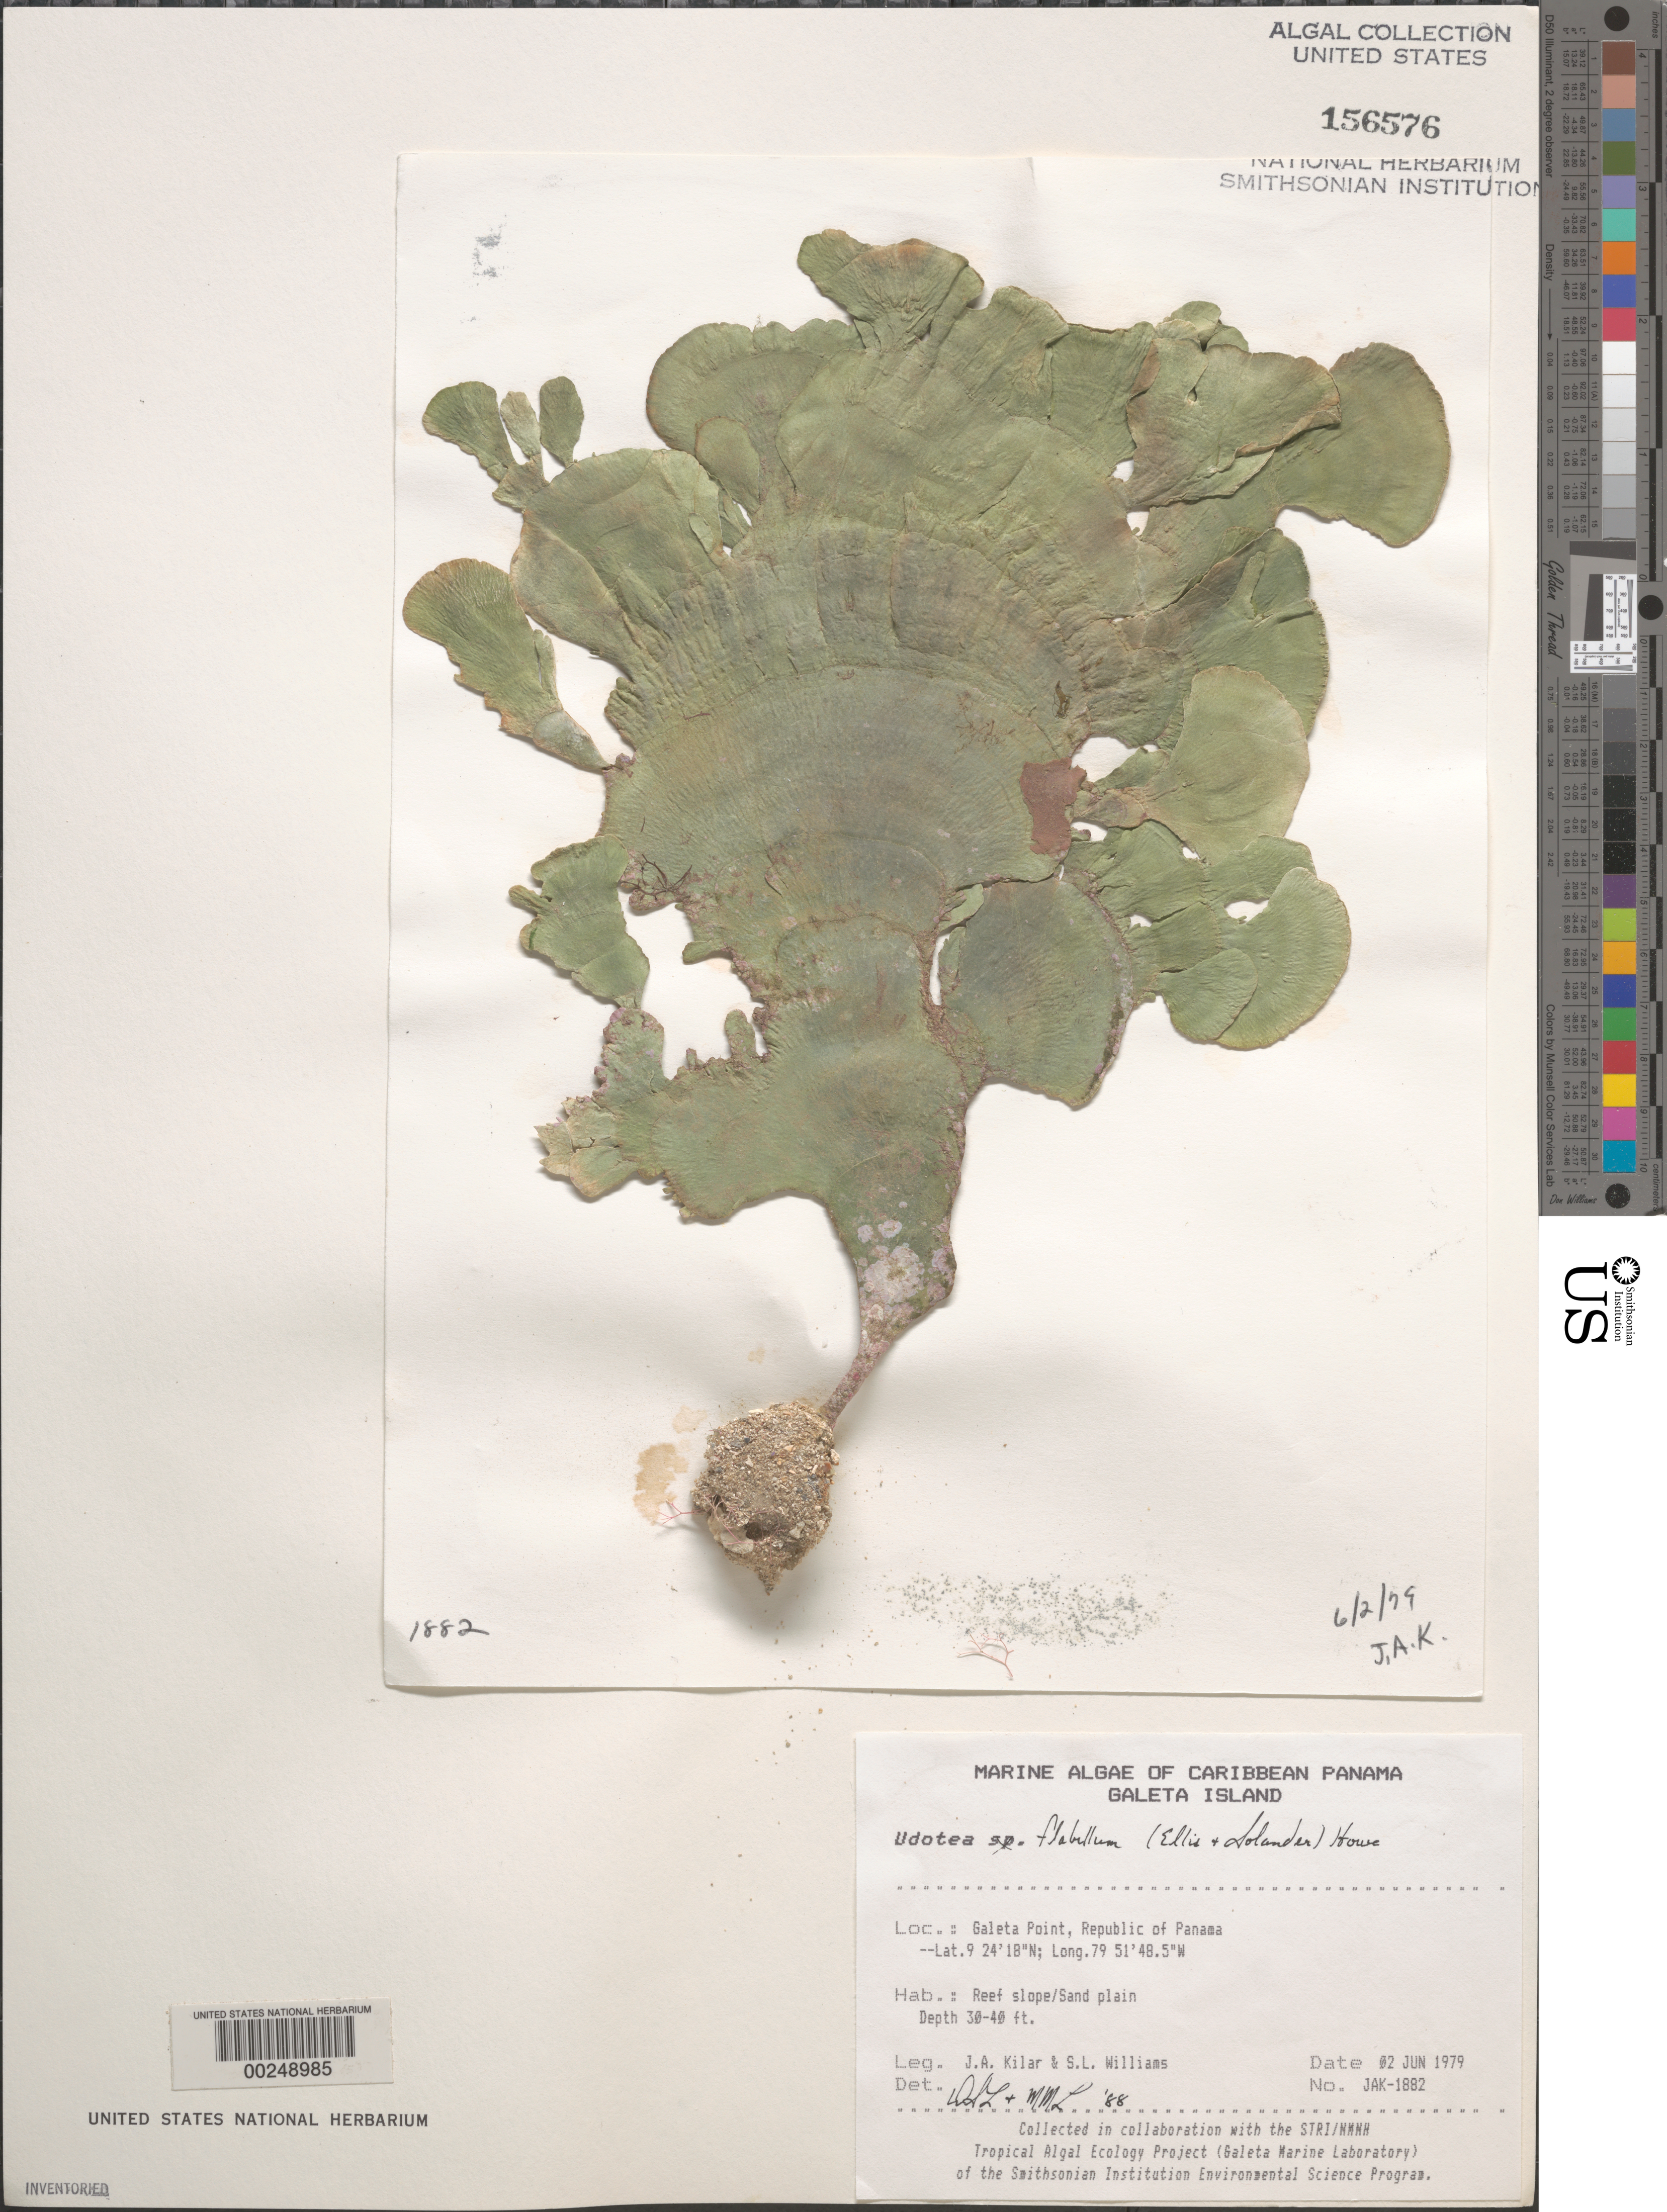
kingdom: Plantae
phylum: Chlorophyta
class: Ulvophyceae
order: Bryopsidales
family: Udoteaceae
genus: Udotea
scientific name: Udotea flabellum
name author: (J. Ellis & Sol.) M. Howe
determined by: Littler, D. S.; Littler, M. M.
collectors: J. A. Kilar & S. L. Williams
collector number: JAK-1882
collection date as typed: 02 Jun 1979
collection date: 1979-06-02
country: Panama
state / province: Colón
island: Galeta Island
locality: Galeta Point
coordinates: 9 24' 18" N, 79 51' 48.5" W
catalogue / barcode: US 156576